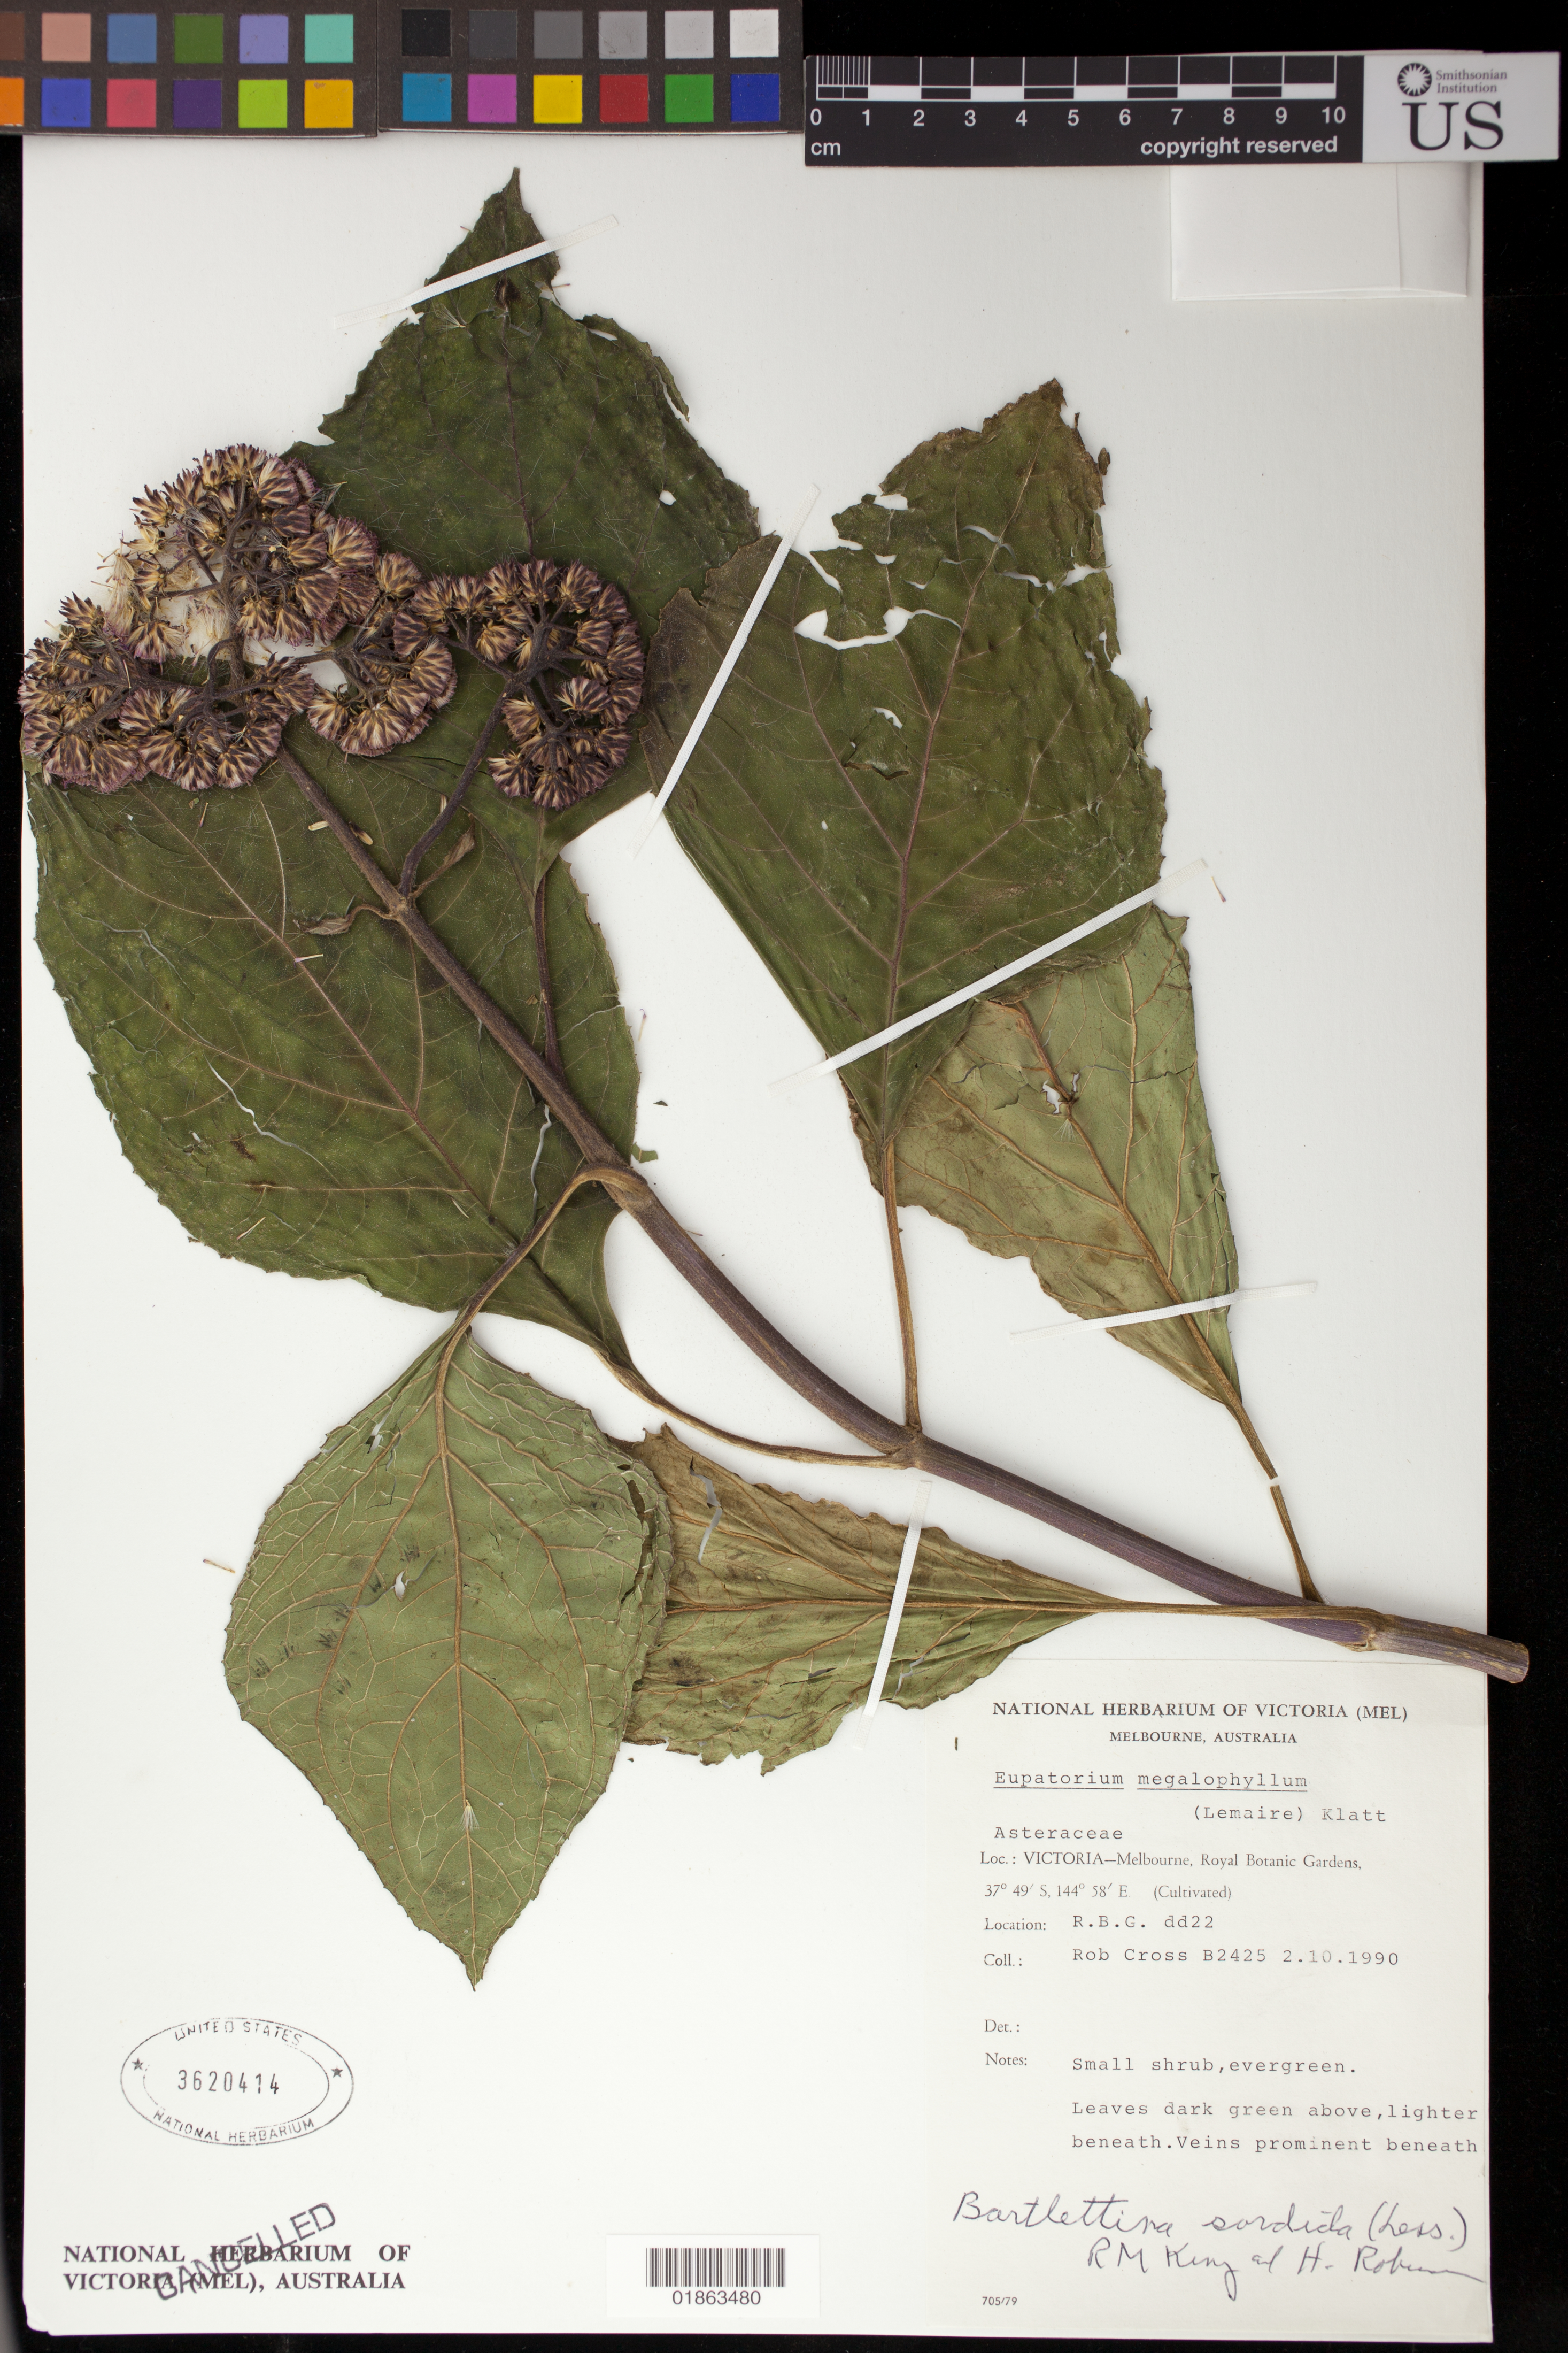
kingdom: Plantae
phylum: Tracheophyta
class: Magnoliopsida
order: Asterales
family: Asteraceae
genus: Bartlettina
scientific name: Bartlettina sordida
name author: (Less.) R.M. King & H. Rob.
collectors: R. Cross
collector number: B2425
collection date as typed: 2.10.1990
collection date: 1990-10-02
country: Australia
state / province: Victoria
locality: Melbourne, Royal Botanic Gardens. R. B. G. dd22.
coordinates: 37 49 S, 144 58 E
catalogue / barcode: US 3620414